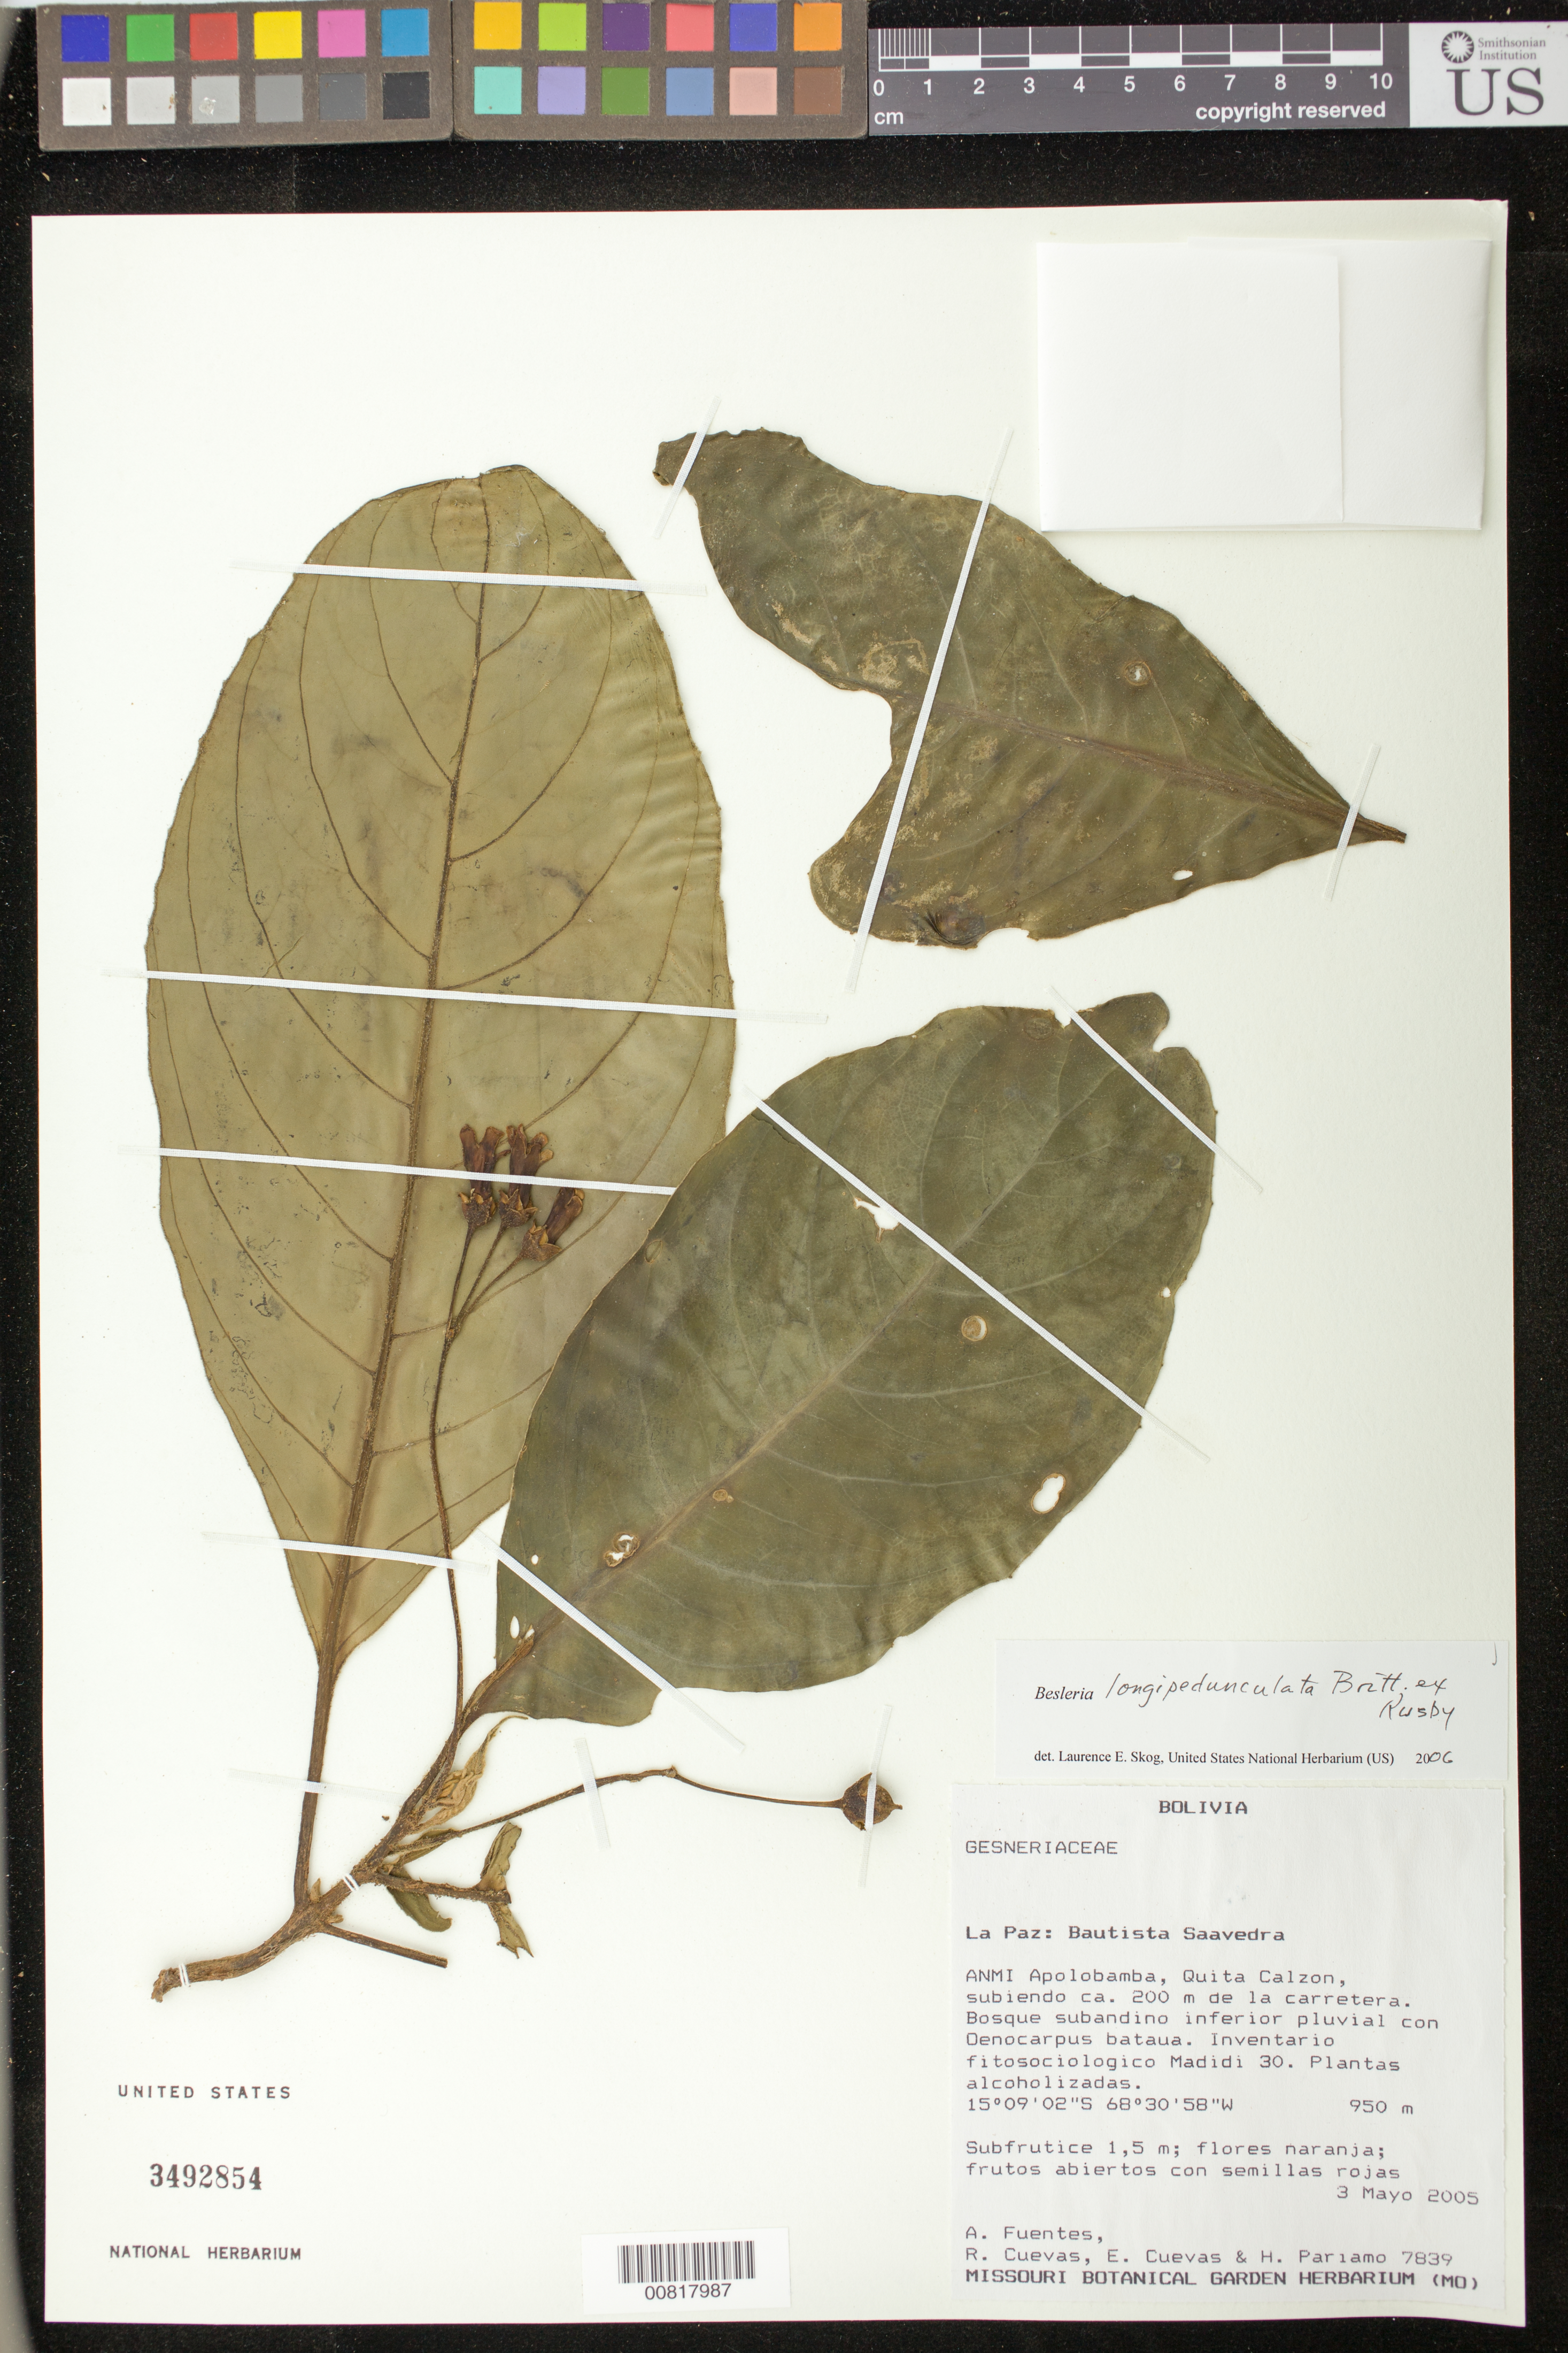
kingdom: Plantae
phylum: Tracheophyta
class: Magnoliopsida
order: Lamiales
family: Gesneriaceae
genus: Besleria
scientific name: Besleria longipedunculata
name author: Britton ex Rusby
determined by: Skog, Laurence E.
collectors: A. Fuentes, R. Cuevas, E. Cuevas & H. Pariamo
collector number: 7839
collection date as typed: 03 May 2005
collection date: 2005-05-03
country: Bolivia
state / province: La Paz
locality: La Paz: Bautista Saavedra. ANMI Apolobamba, Quita Calzon, subiendo ca. 200 m de la carretera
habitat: Bosque subandino inferior pluvial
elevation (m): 950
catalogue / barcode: US 3492854